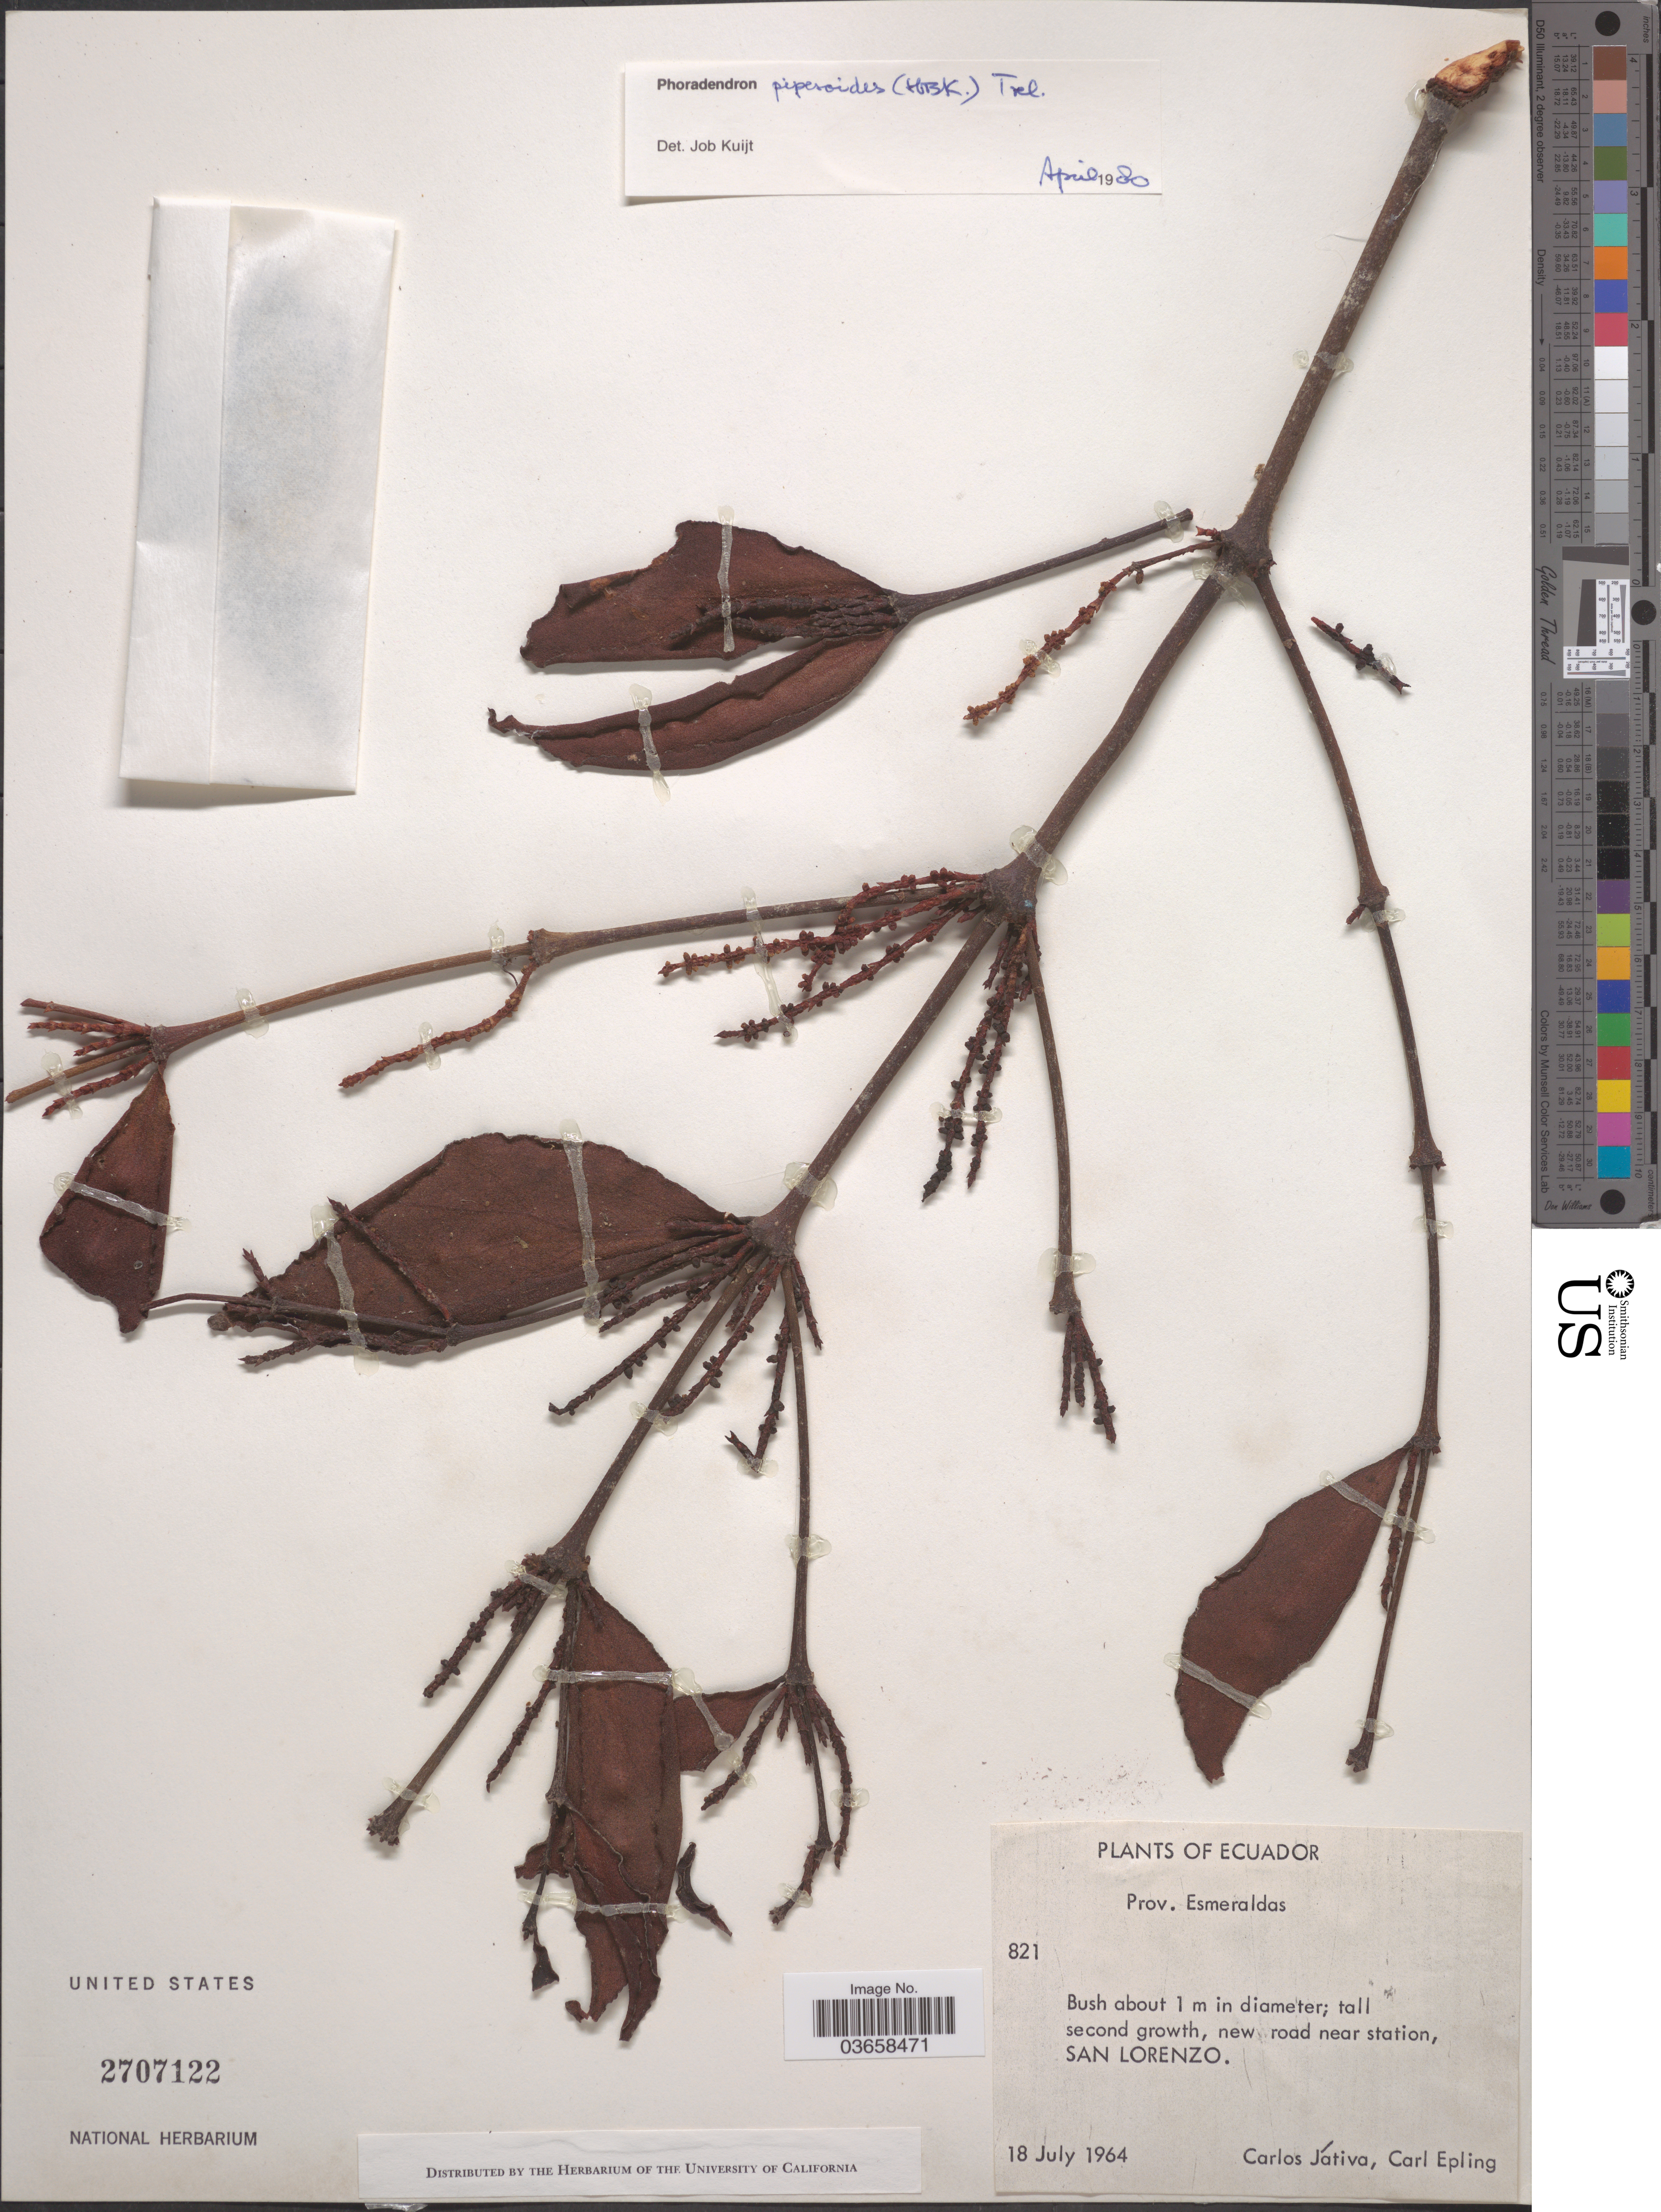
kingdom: Plantae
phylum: Tracheophyta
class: Magnoliopsida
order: Santalales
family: Viscaceae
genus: Phoradendron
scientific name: Phoradendron piperoides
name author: (Kunth) Trel.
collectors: C. D. Játiva & C. C. Epling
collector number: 821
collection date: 1964-07-18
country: Ecuador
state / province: Esmeraldas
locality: New road near station, San Lorenzo.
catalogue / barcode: US 2707122